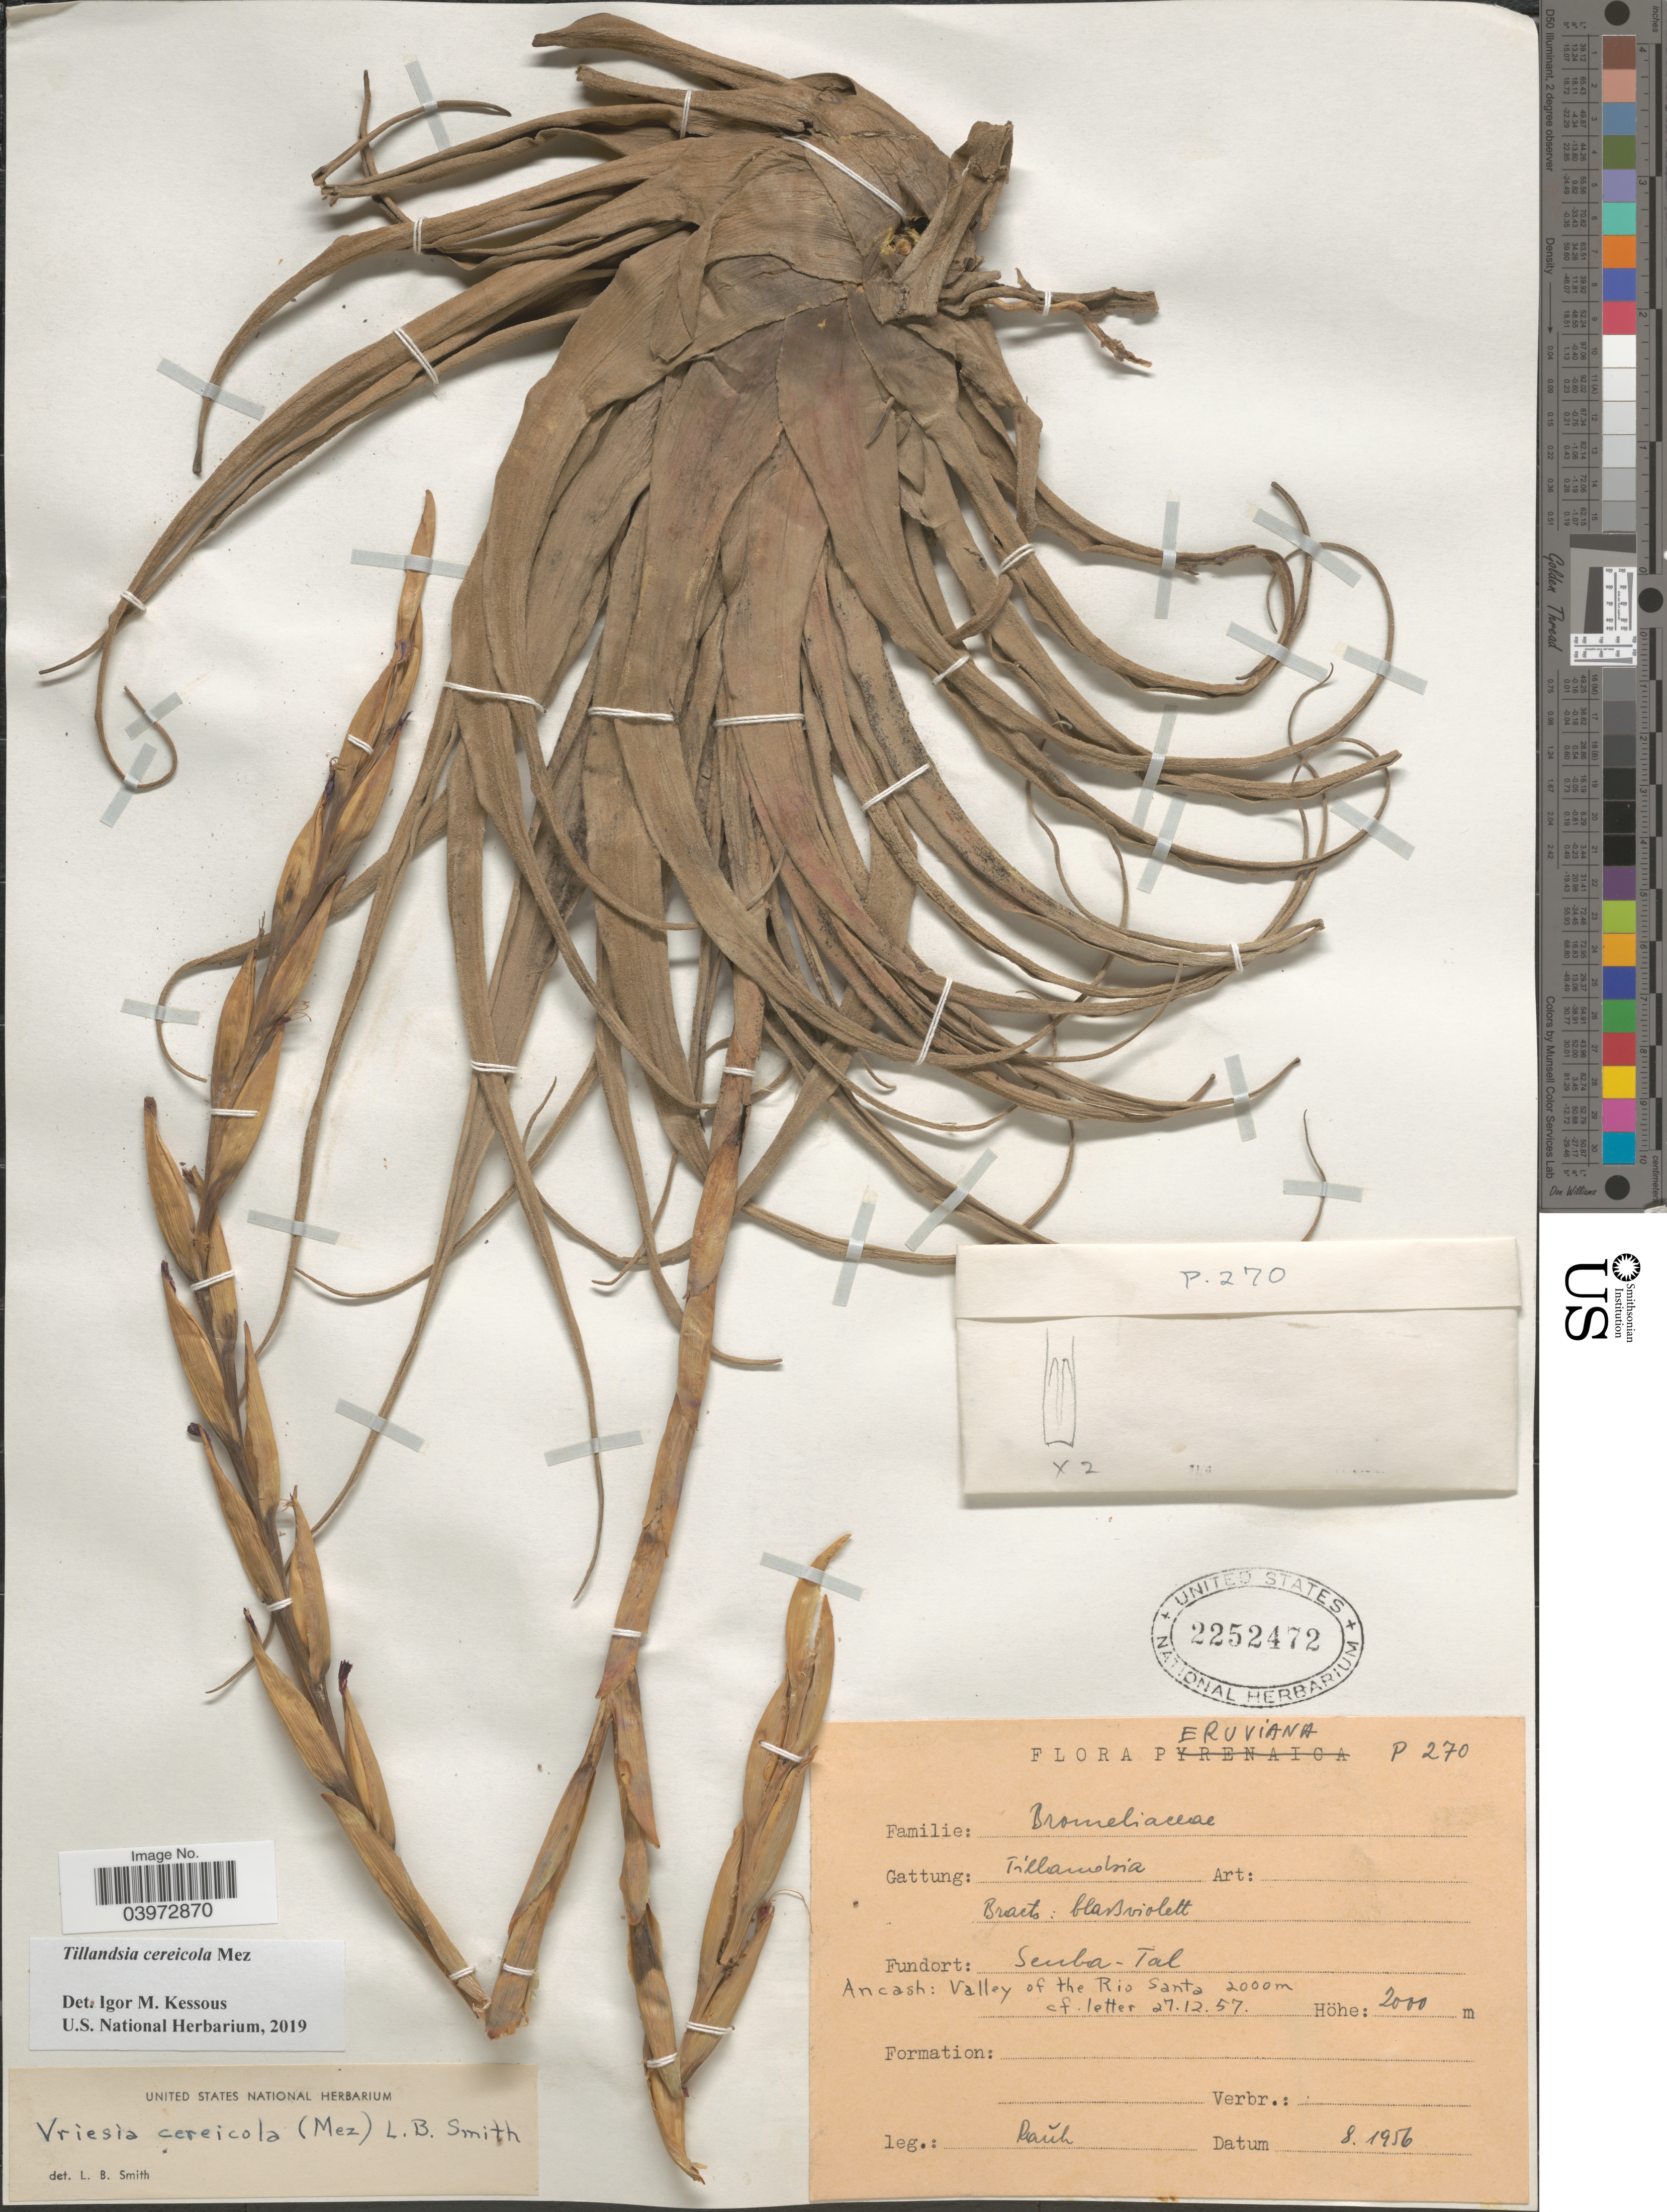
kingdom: Plantae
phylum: Tracheophyta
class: Liliopsida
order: Poales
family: Bromeliaceae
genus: Tillandsia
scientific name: Tillandsia cereicola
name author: Mez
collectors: -. Rauh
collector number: P270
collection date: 1956-08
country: Peru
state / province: Ancash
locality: Senba-Tal. Valley of the Rio Santa.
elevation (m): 2000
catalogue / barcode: US 2252472